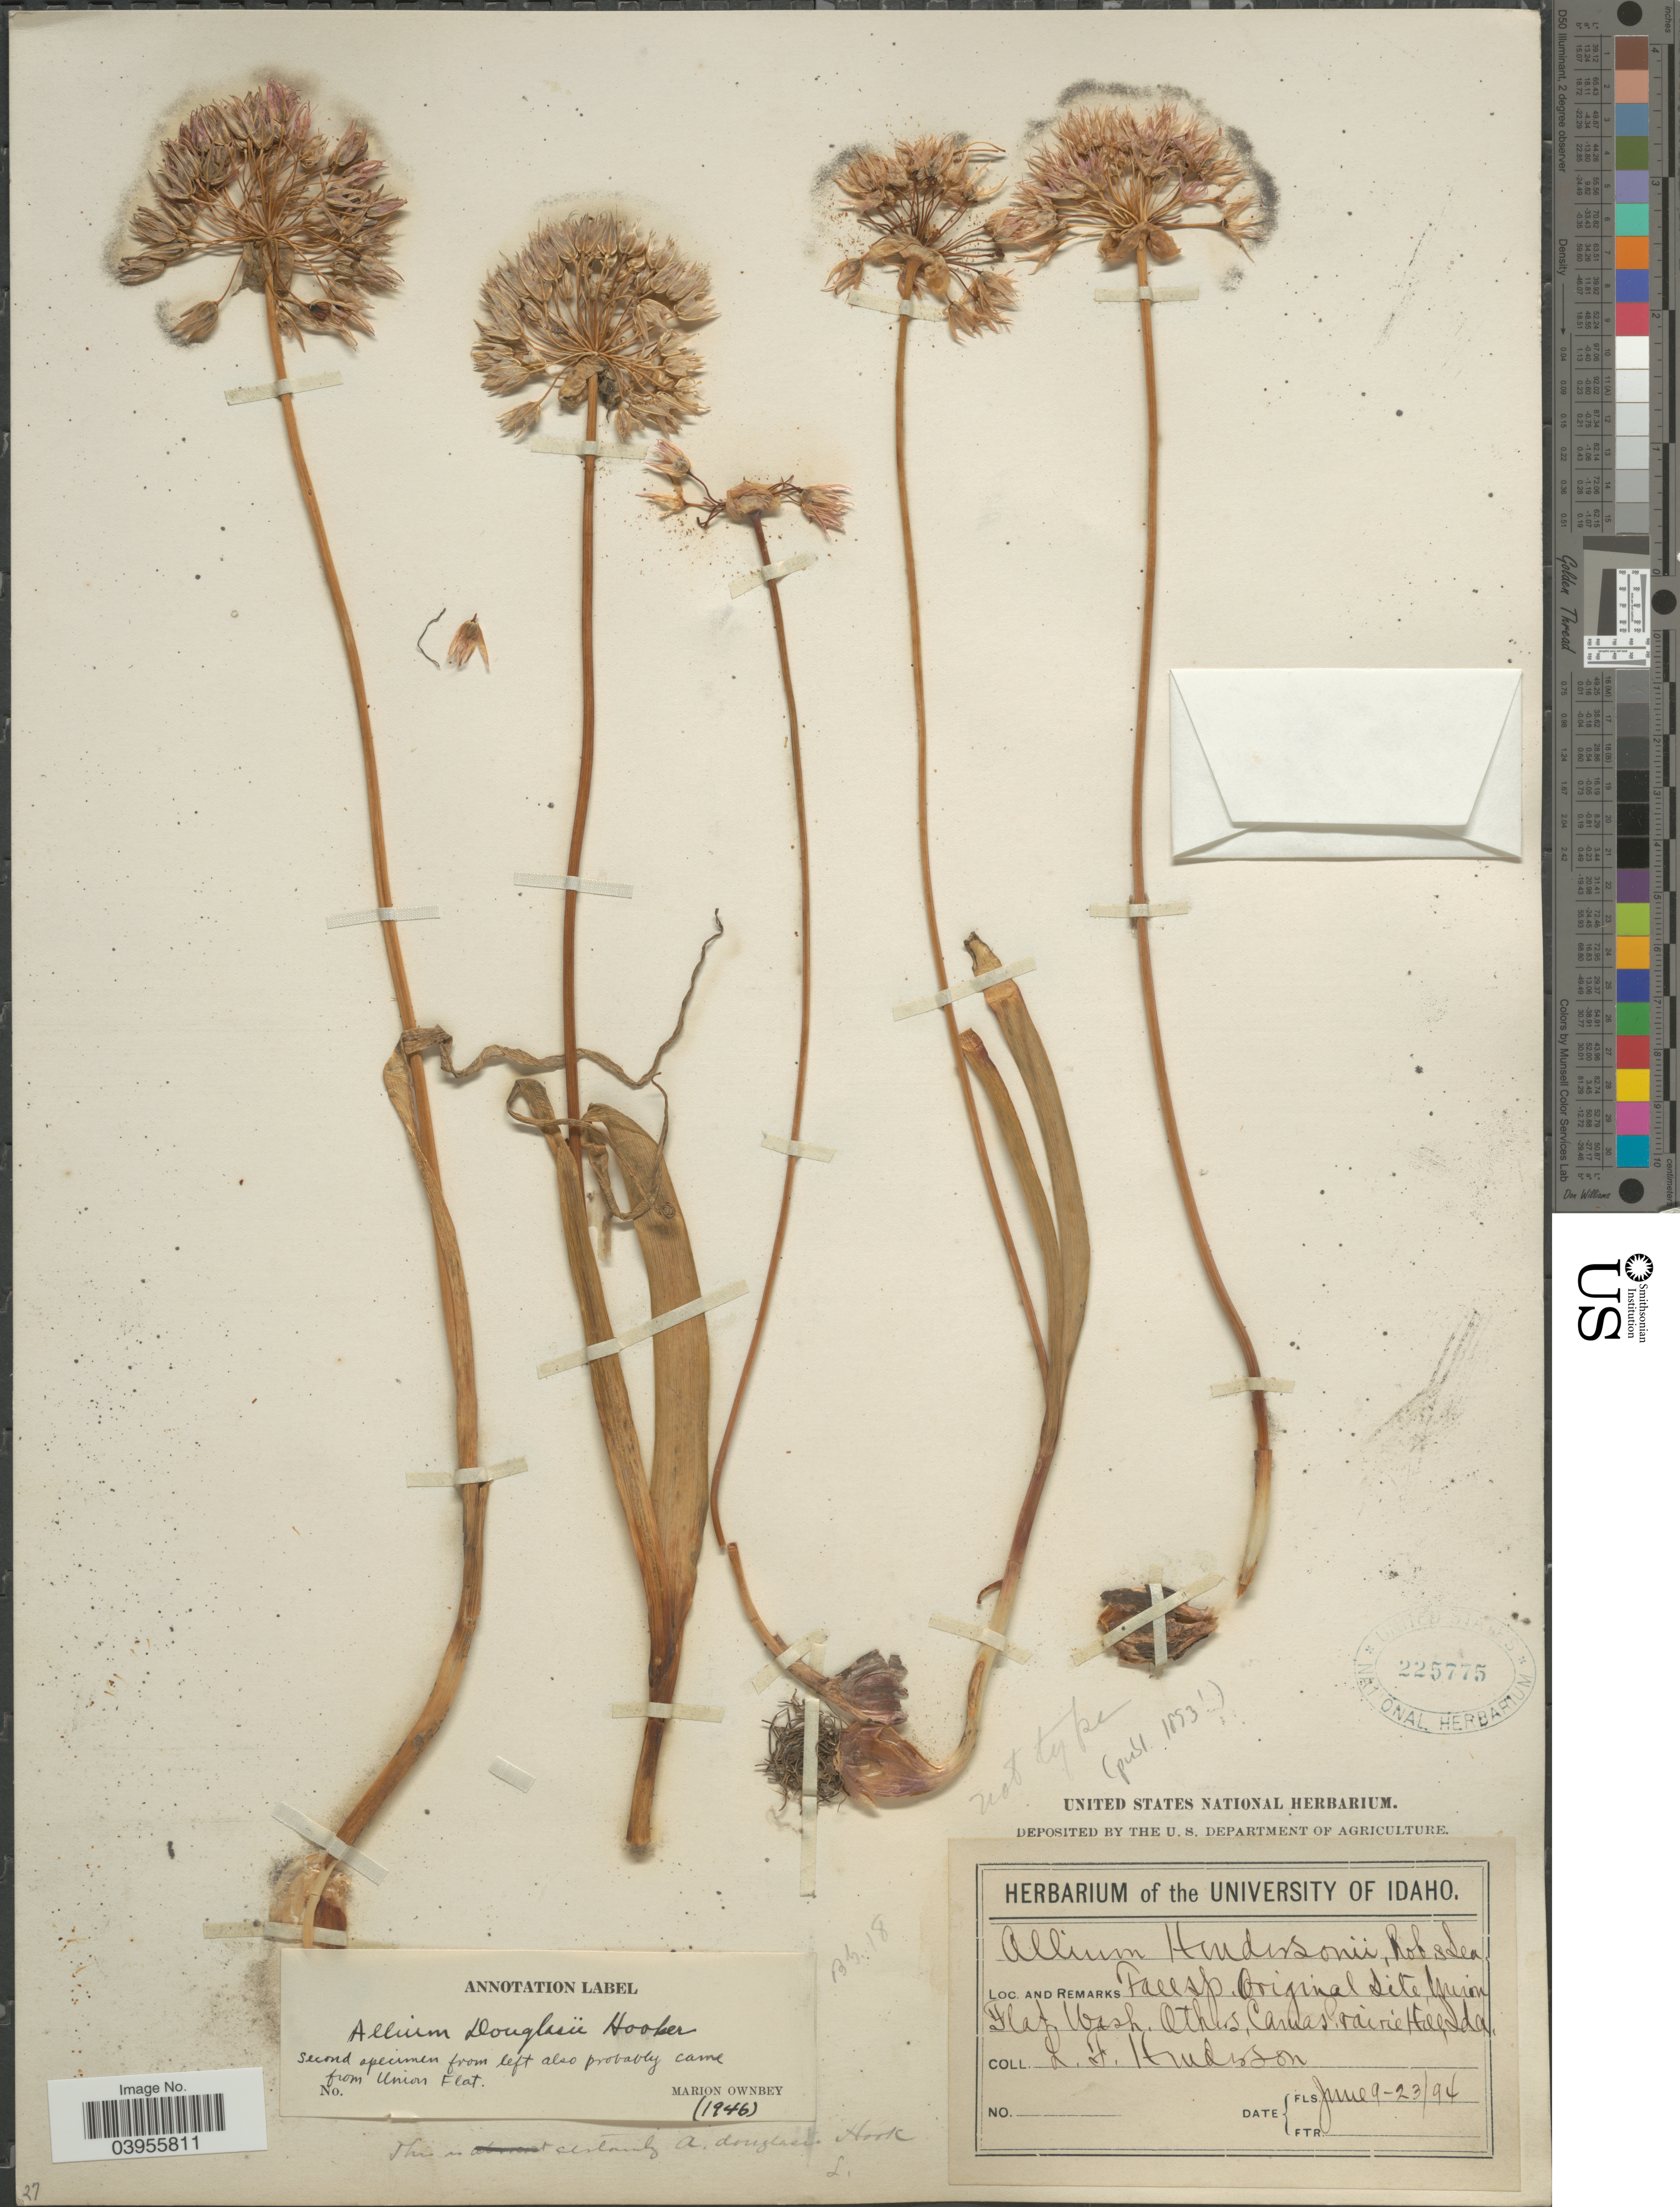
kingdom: Plantae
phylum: Tracheophyta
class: Liliopsida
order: Asparagales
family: Amaryllidaceae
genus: Allium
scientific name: Allium douglasii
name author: Hook.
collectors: L. Henderson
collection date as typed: Transcribed d/m/y: 9/6/94 to 23/6/94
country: United States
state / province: Idaho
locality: Falls sp. Original site Union Flat. Wash. Athes, Camas Prairie Hill.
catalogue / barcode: US 225775